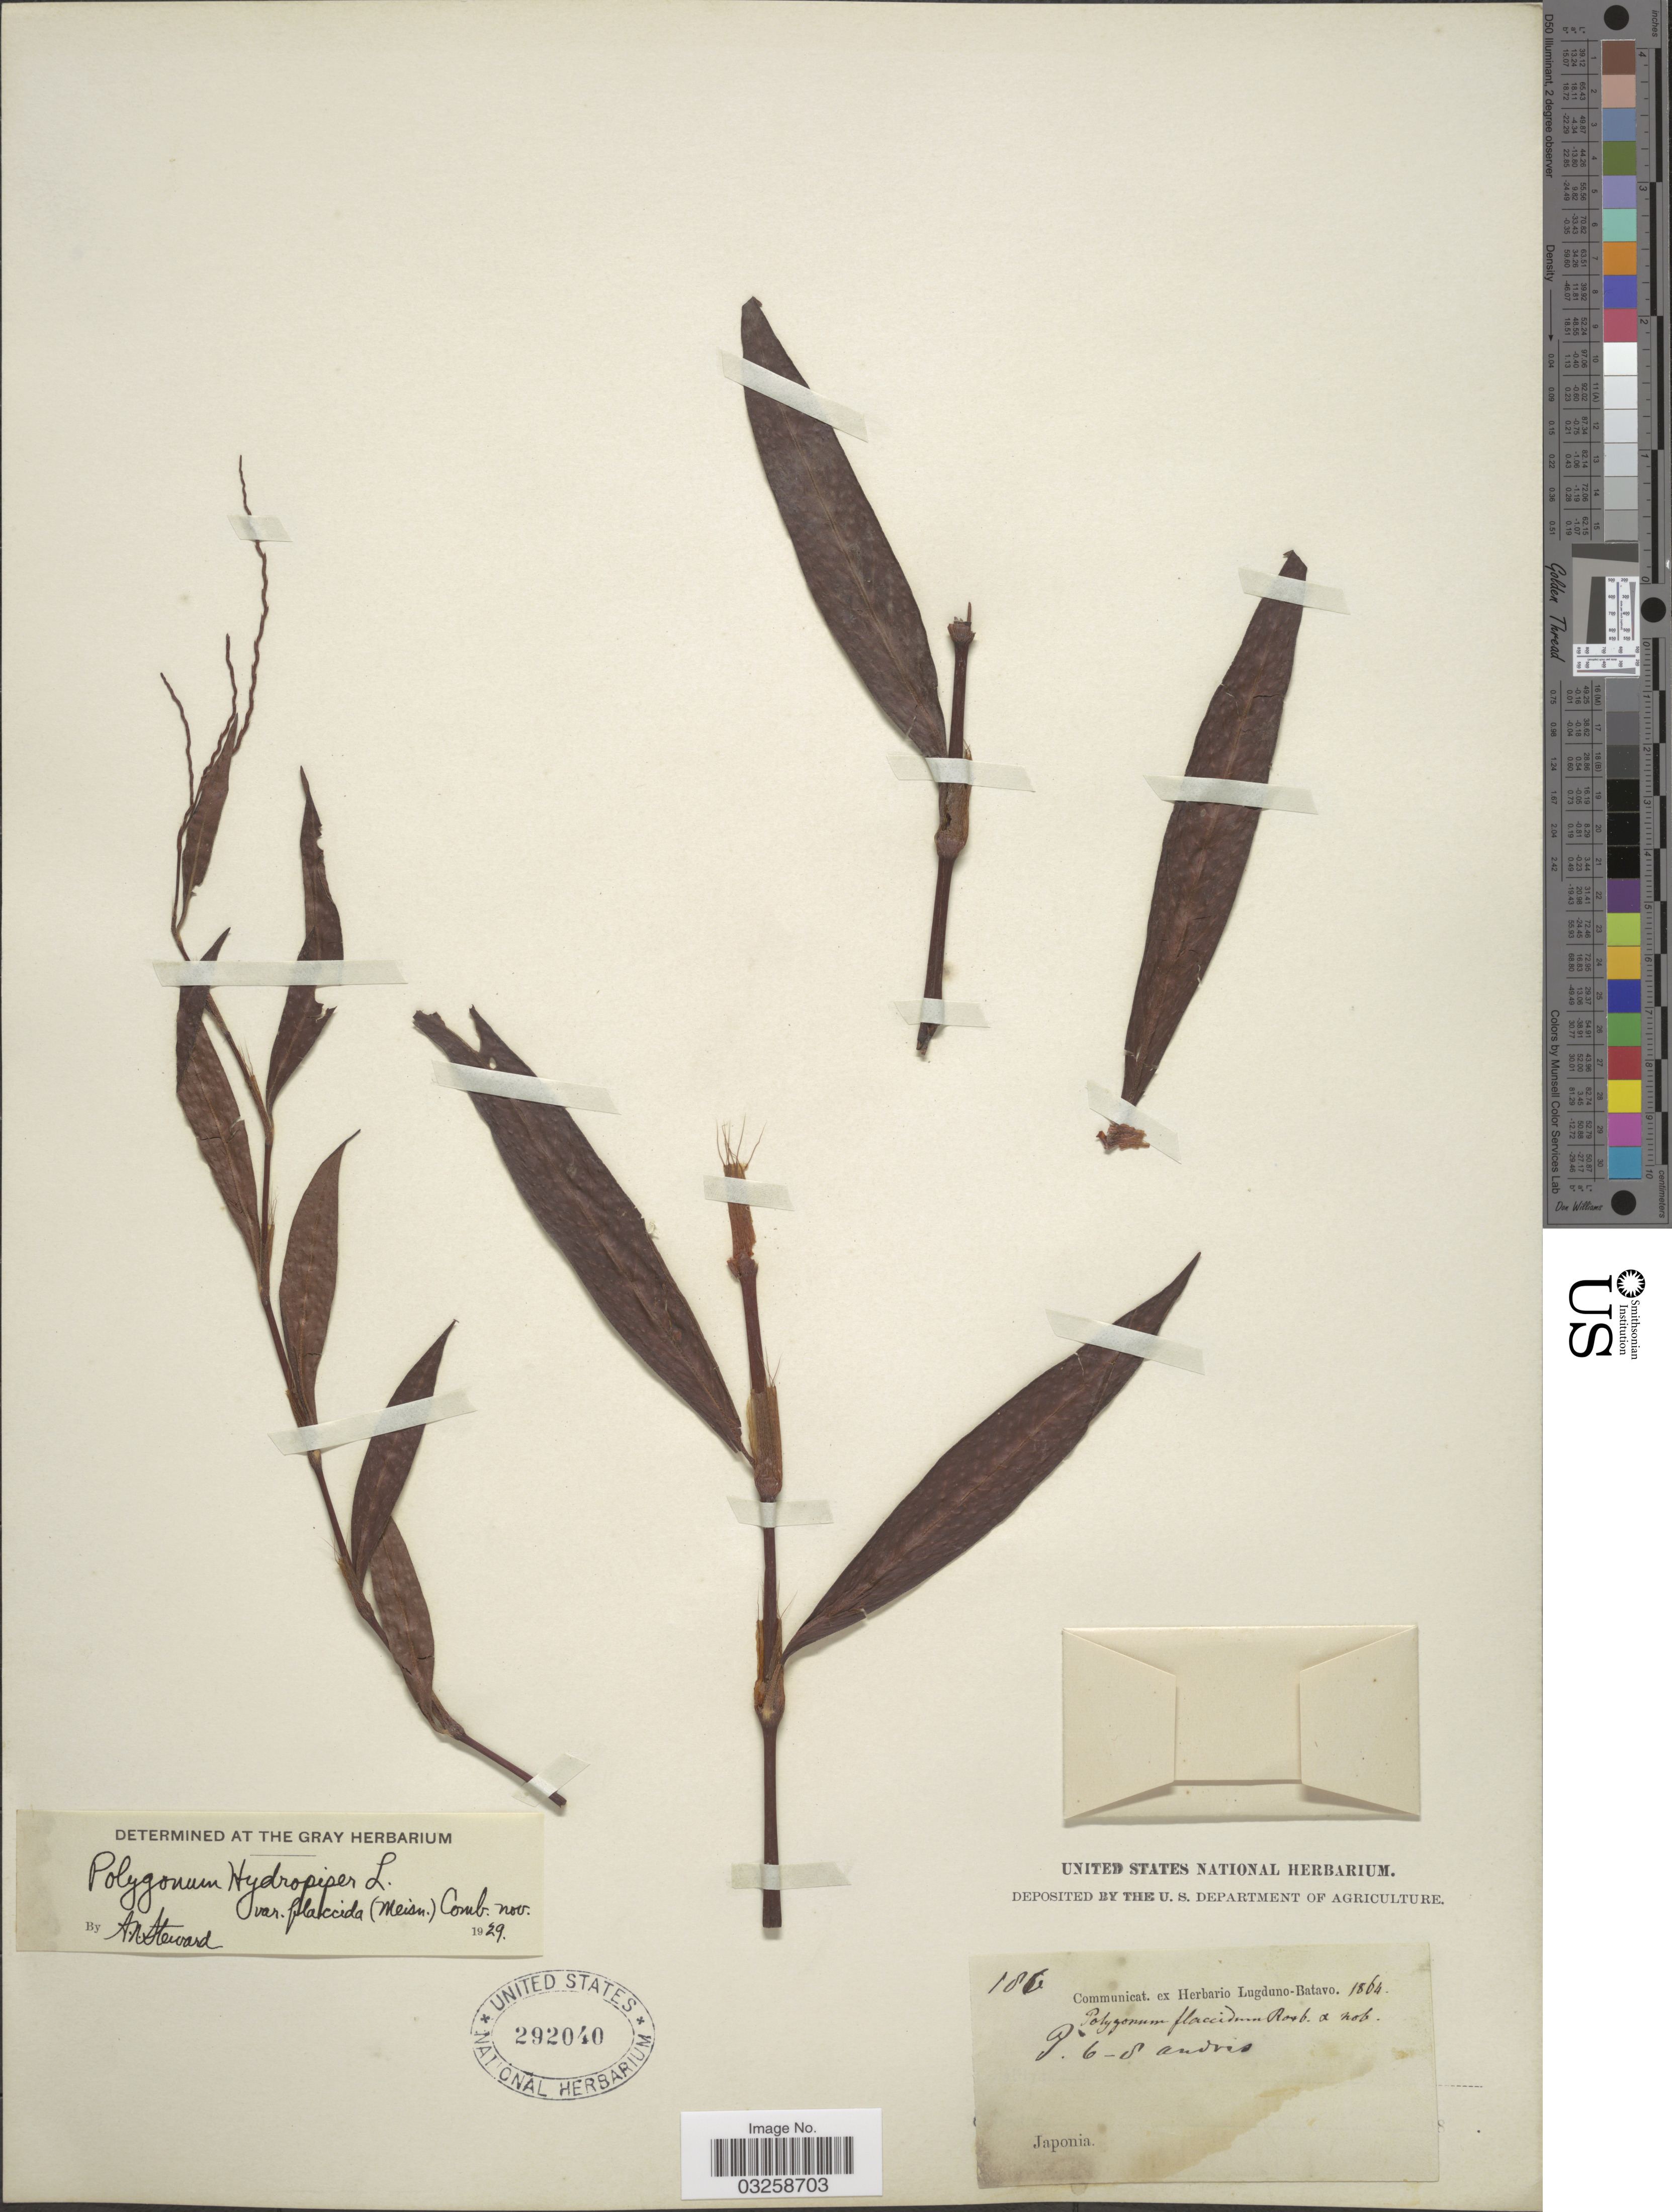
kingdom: Plantae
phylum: Tracheophyta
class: Magnoliopsida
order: Caryophyllales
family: Polygonaceae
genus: Polygonum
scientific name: Polygonum hydropiper var. flaccidum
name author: (Meisn.) Steward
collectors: ex herb. United States National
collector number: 186*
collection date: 1864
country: Japan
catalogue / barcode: US 292040